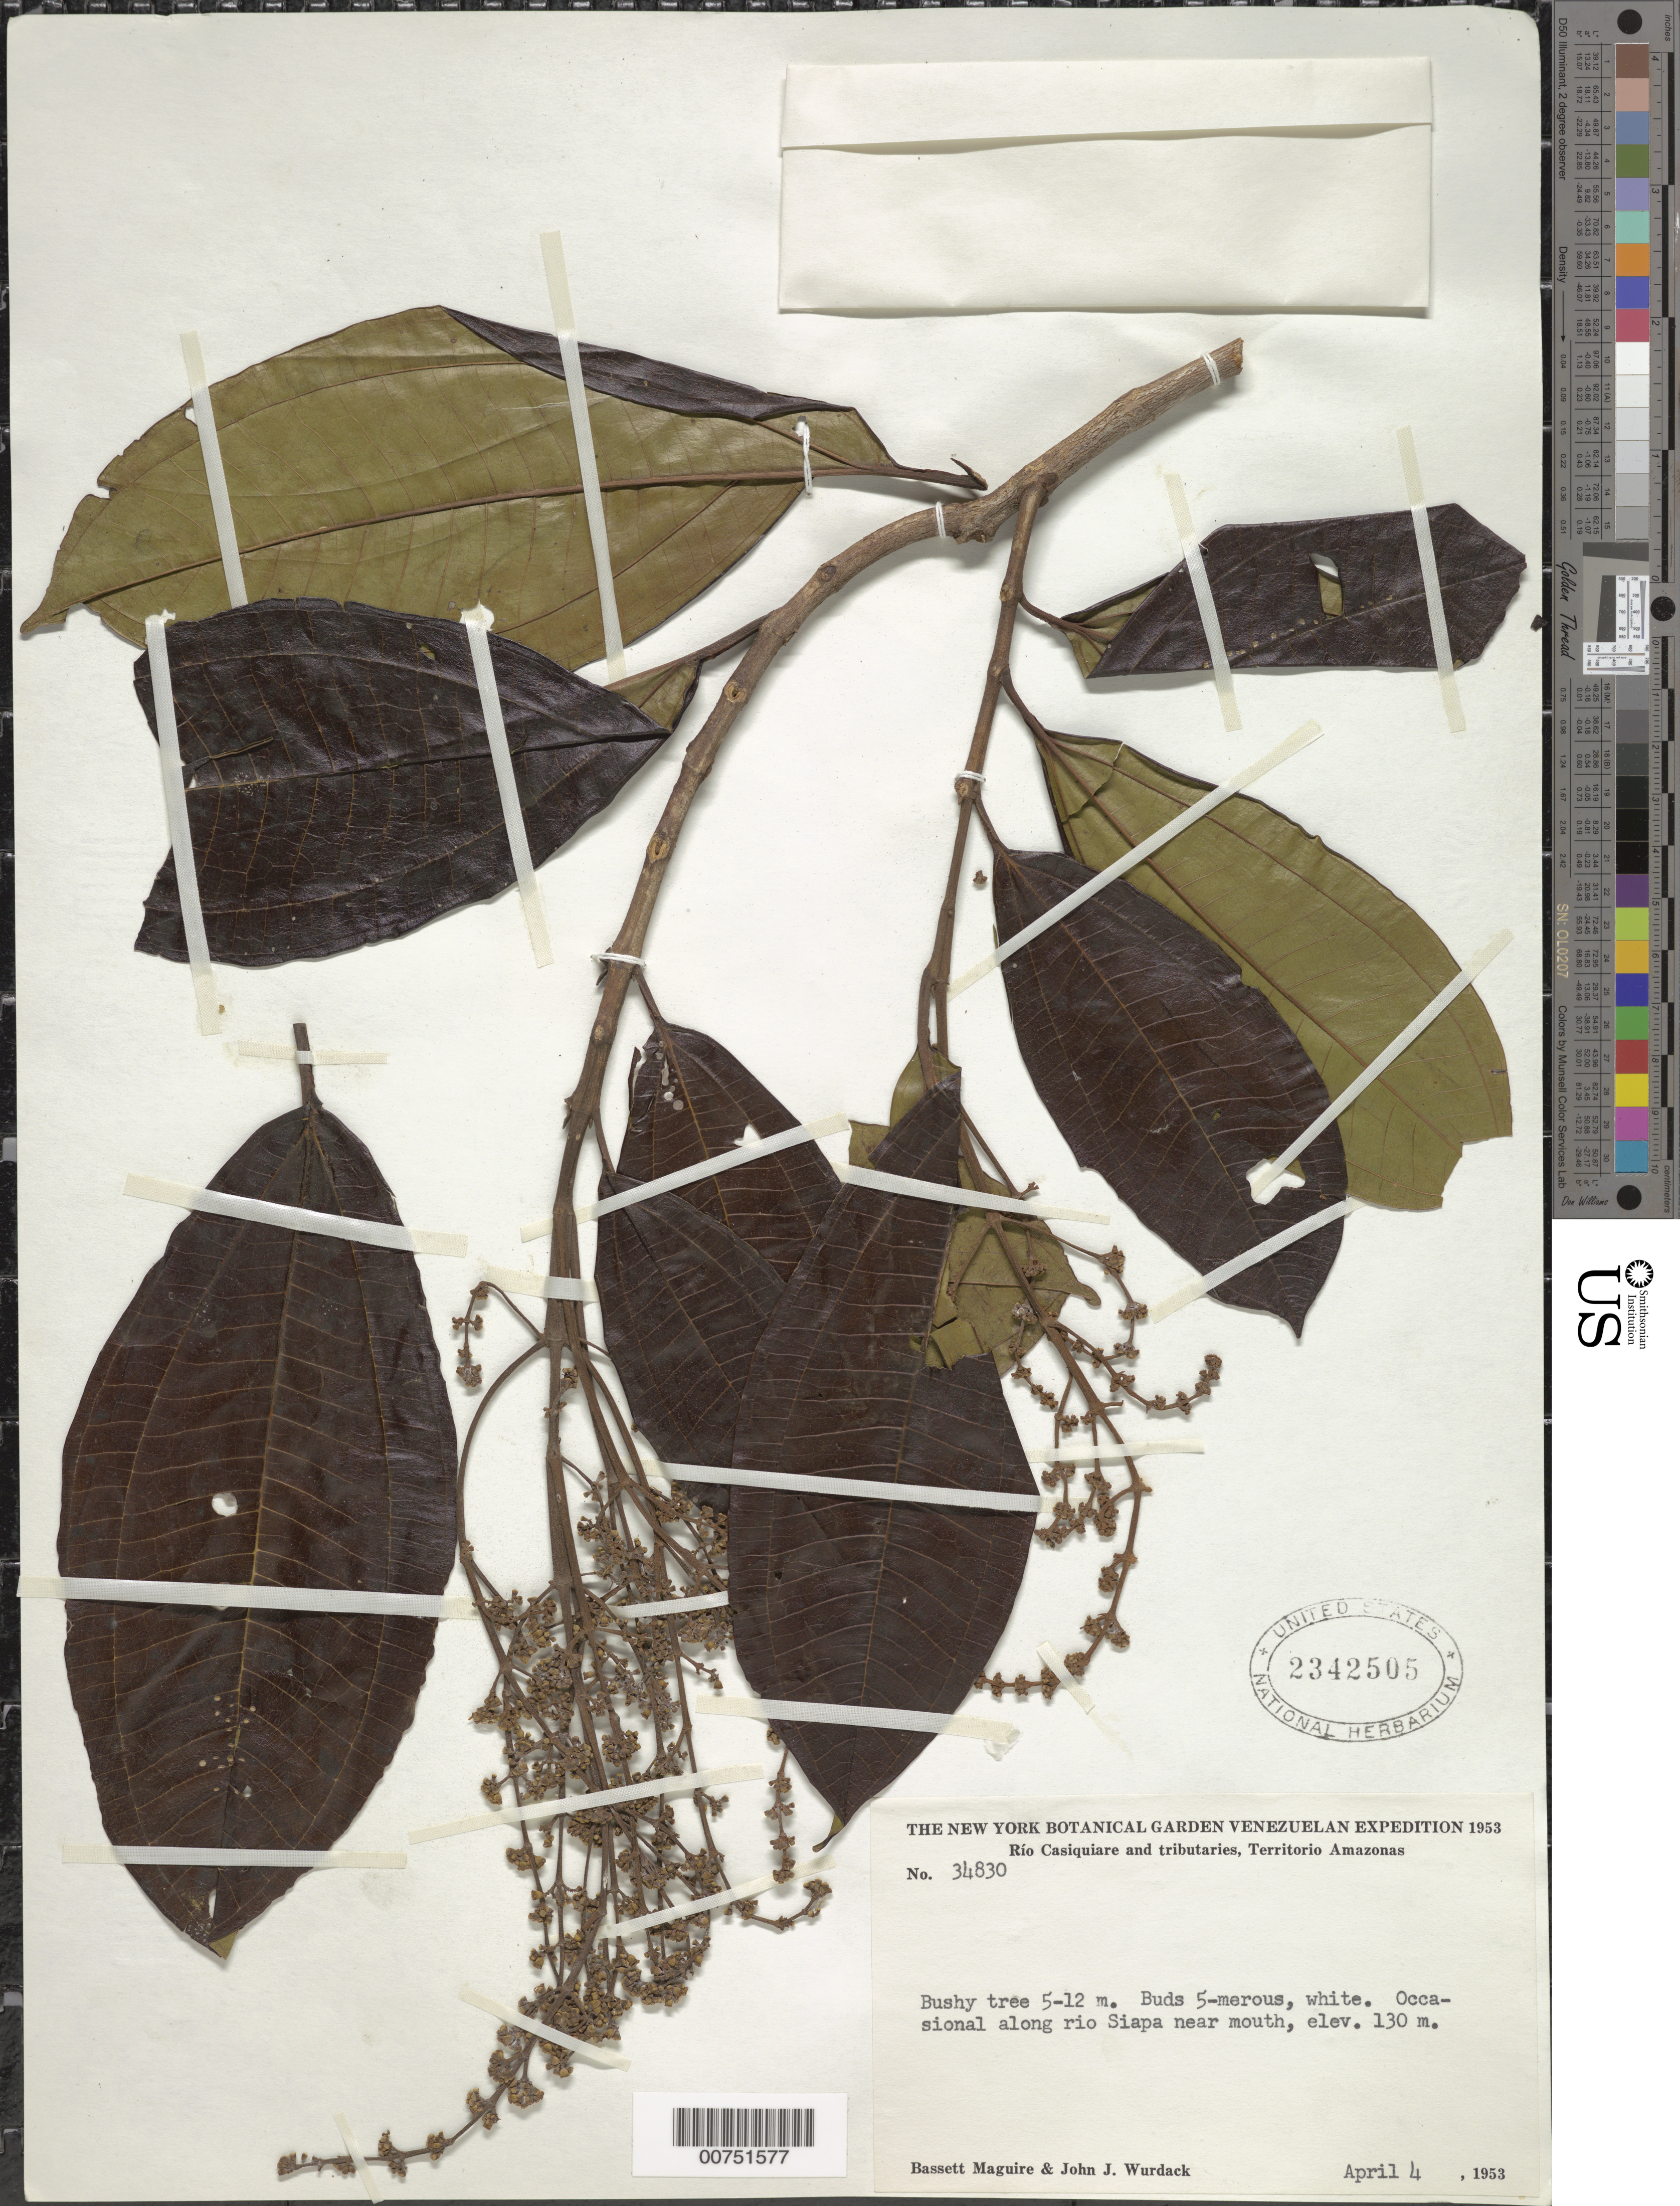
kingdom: Plantae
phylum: Tracheophyta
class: Magnoliopsida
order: Myrtales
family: Melastomataceae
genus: Miconia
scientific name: Miconia sp.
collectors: B. Maguire & J. J. Wurdack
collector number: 34830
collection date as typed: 4-Apr-53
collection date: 1953-04-04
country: Venezuela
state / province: Amazonas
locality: Río Siapa, Río Casiquiare, near mouth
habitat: Along river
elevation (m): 130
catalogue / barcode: US 2342505